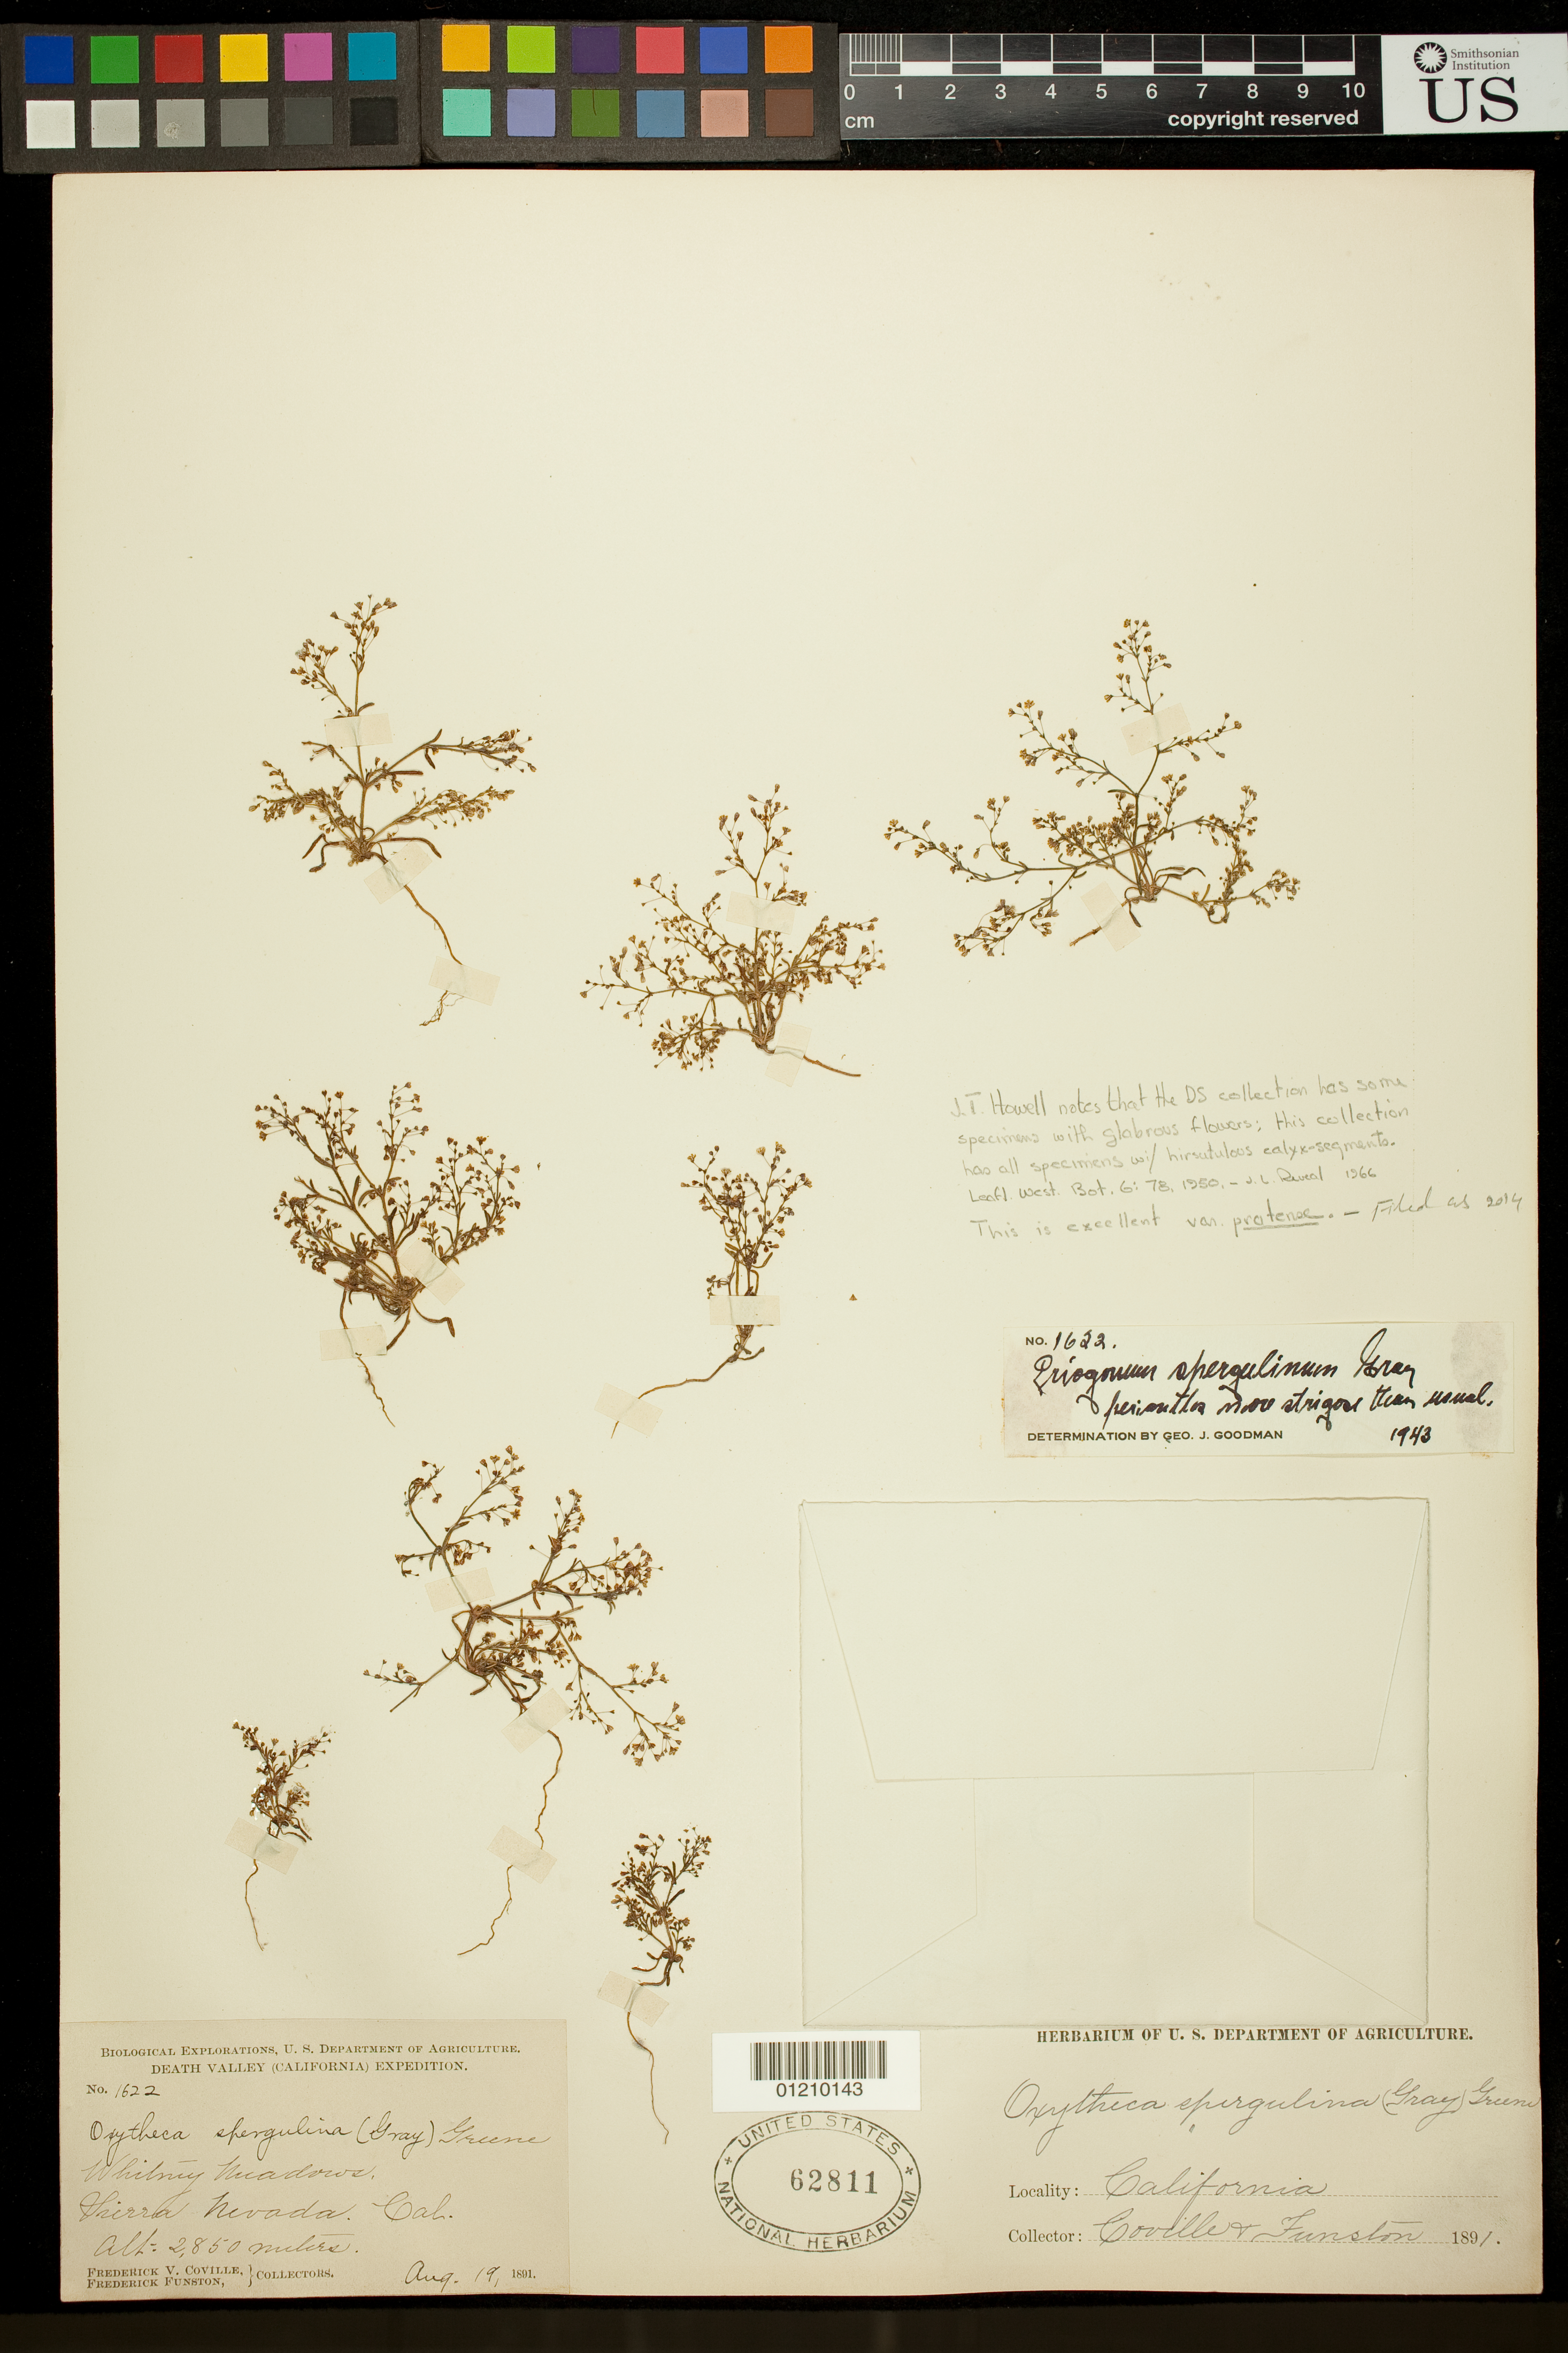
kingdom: Plantae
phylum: Tracheophyta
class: Magnoliopsida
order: Caryophyllales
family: Polygonaceae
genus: Eriogonum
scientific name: Eriogonum spergulinum var. pratense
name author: (S. Stokes) J.T. Howell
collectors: F. V. Coville & F. Funston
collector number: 1622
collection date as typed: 19 Aug 1891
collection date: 1891-08-19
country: United States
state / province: California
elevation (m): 2850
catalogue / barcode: US 62811